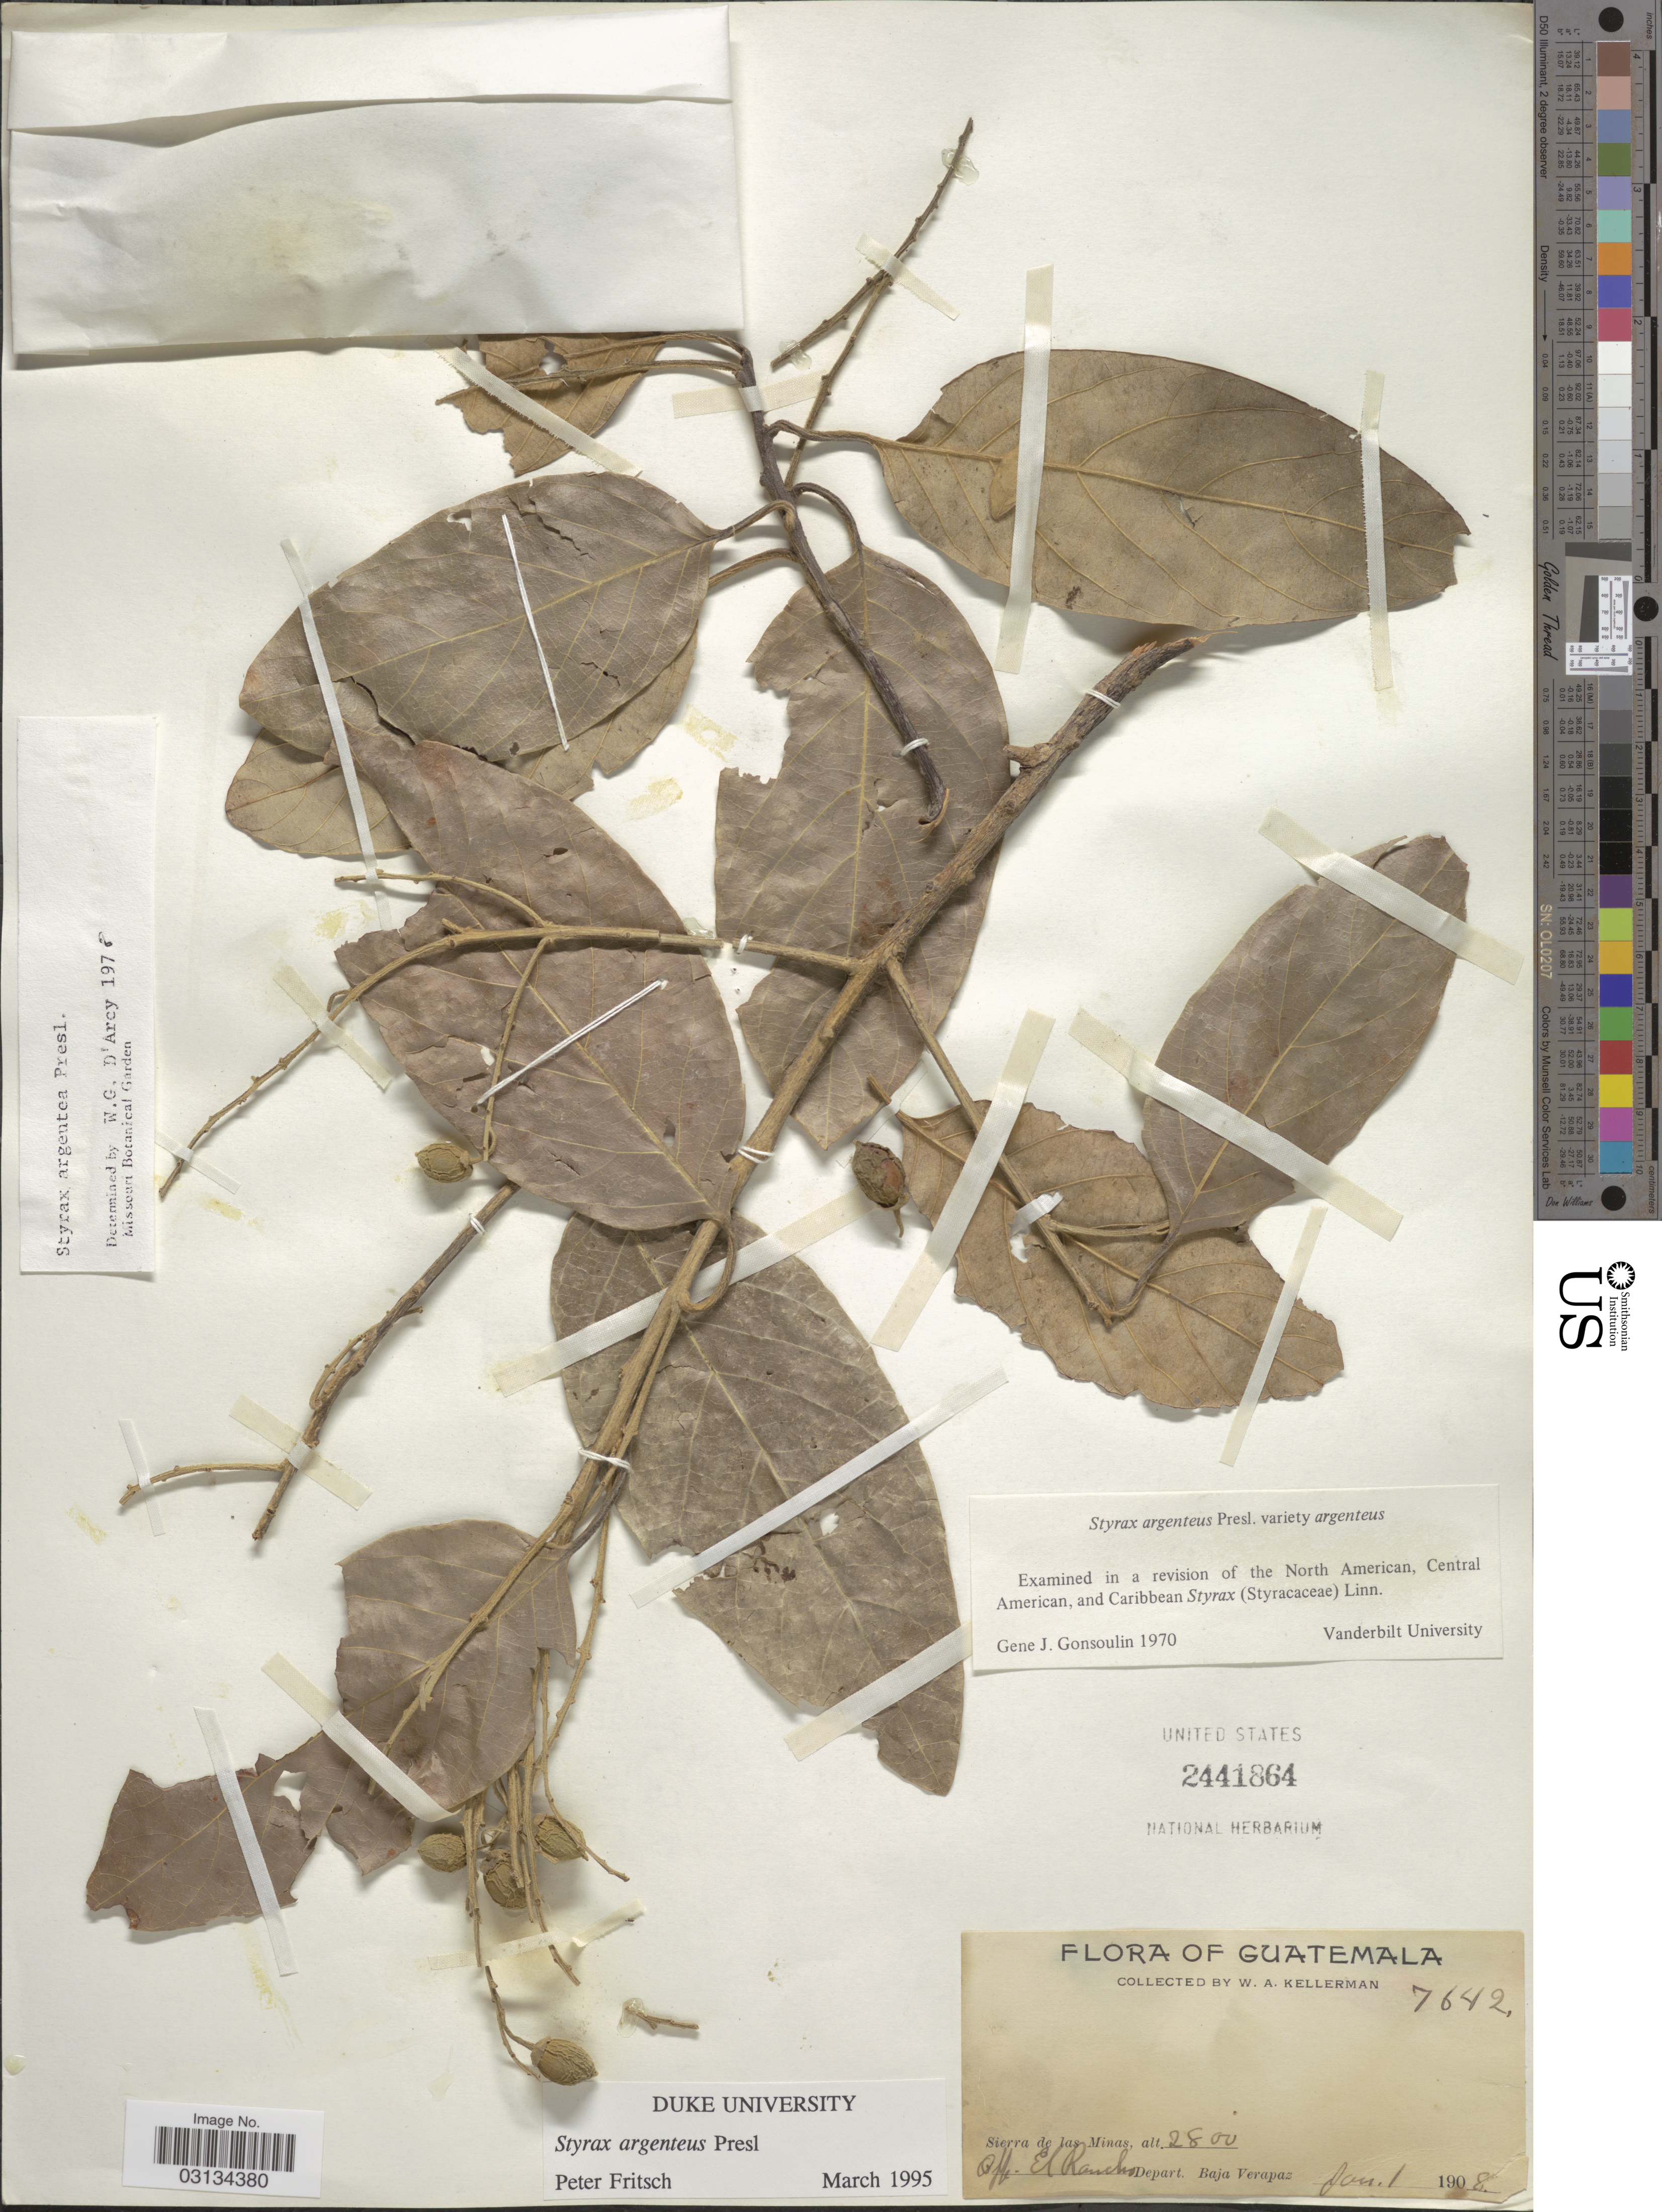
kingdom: Plantae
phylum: Tracheophyta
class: Magnoliopsida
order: Ericales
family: Styracaceae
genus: Styrax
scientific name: Styrax argenteus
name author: C. Presl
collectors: W. Kellerman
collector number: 7642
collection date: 1908-01-01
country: Guatemala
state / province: Baja Verapaz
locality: Sierra de las Minas. Off. El Rancho Depart. Baja Verapaz.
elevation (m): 853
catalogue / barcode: US 2441864